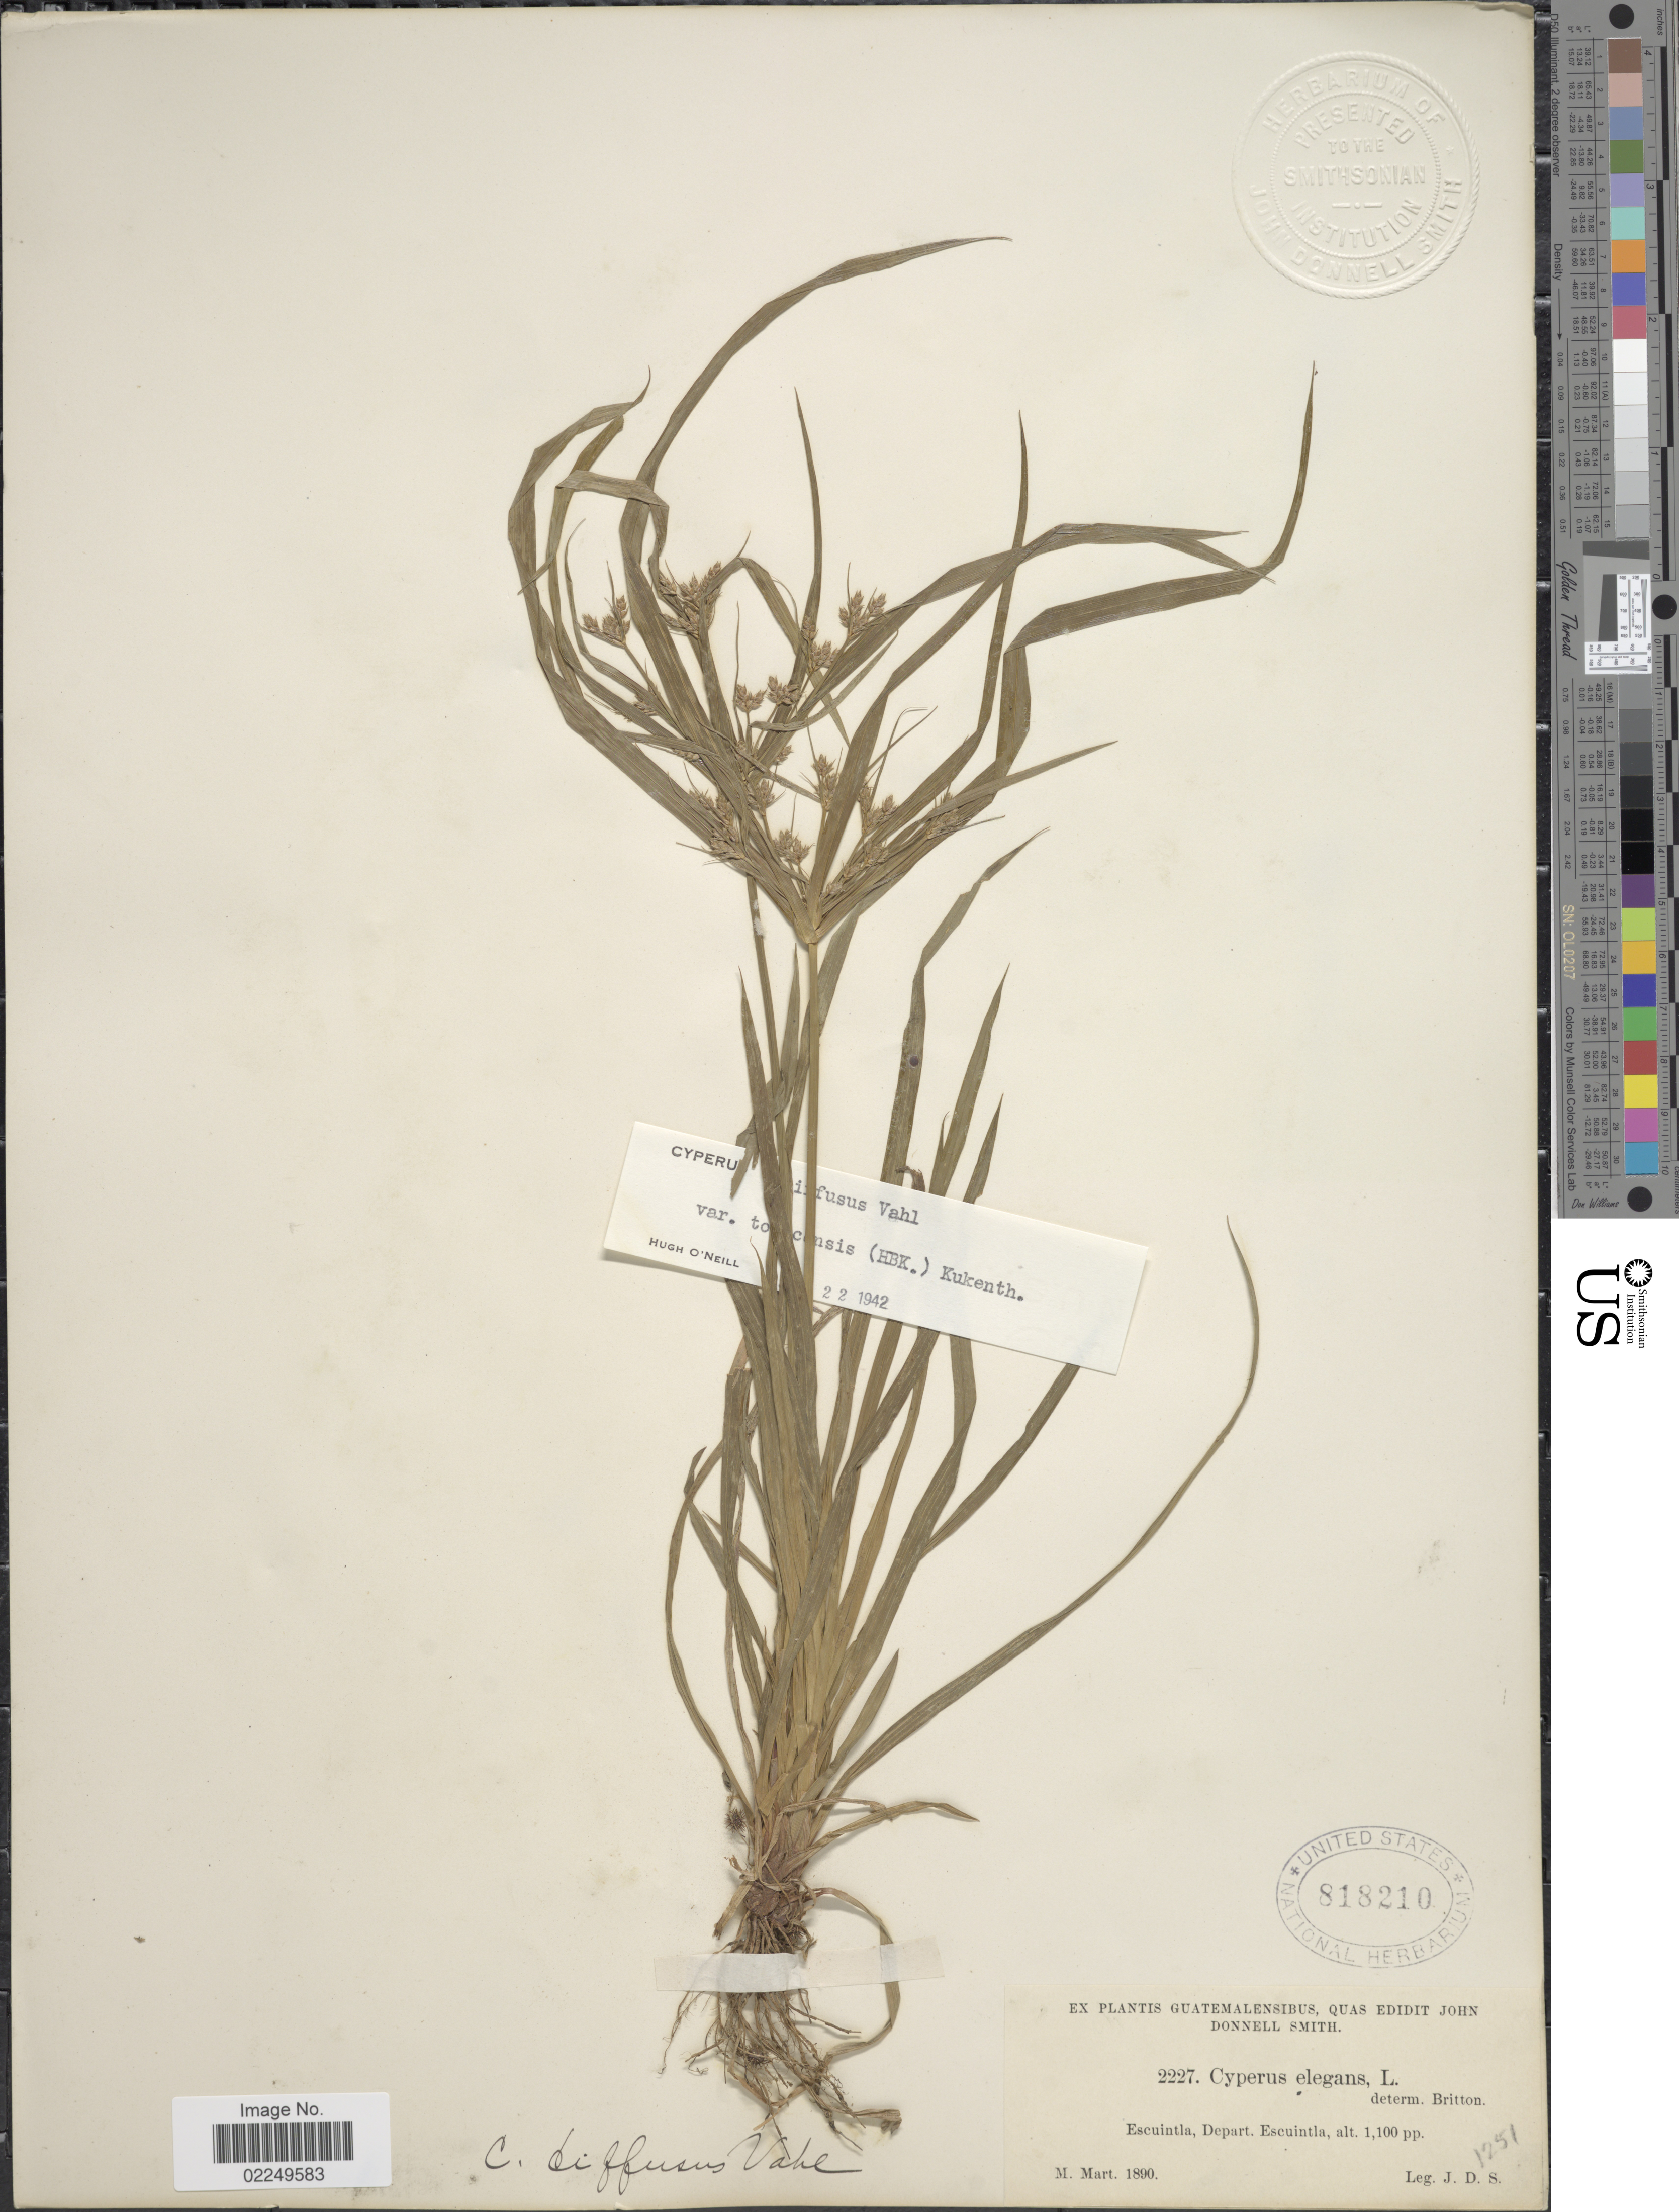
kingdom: Plantae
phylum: Tracheophyta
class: Liliopsida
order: Poales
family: Cyperaceae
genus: Cyperus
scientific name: Cyperus laxus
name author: Lam.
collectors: J. Donnell Smith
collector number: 2227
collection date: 1890-03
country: Guatemala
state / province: Escuintla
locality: Escuintla, Depart., Escuintla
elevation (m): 335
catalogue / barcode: US 818210